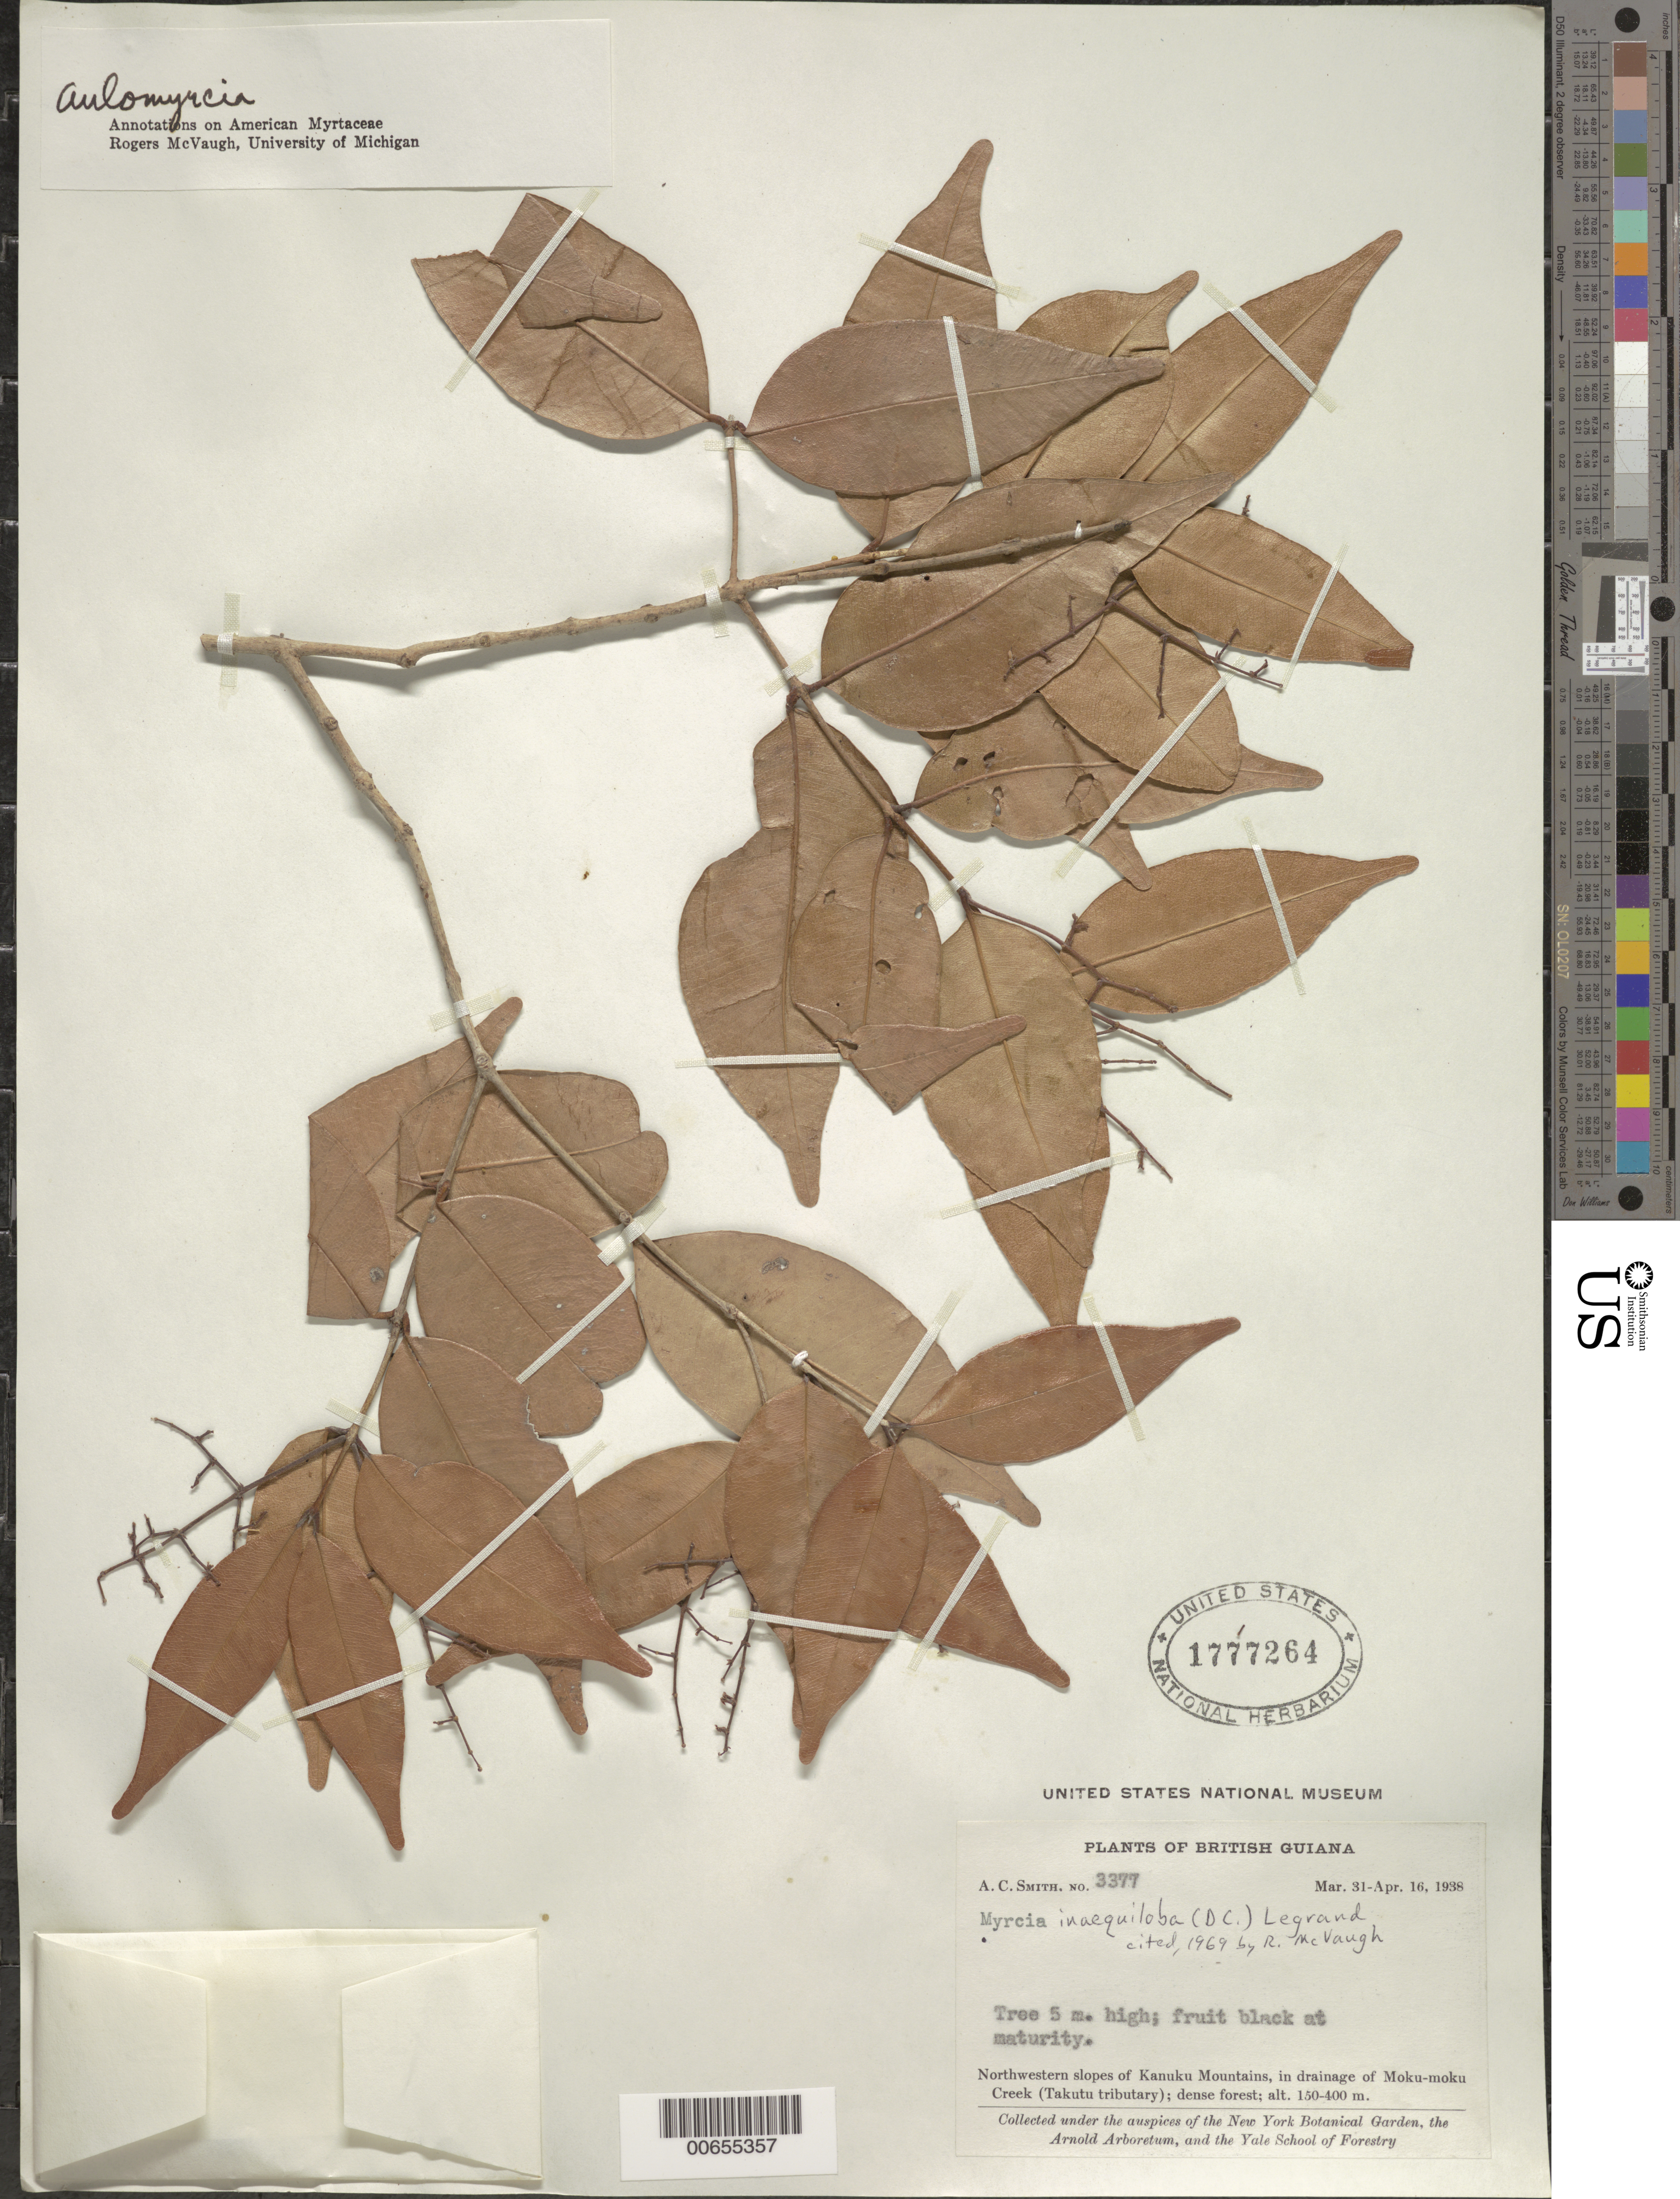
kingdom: Plantae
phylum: Tracheophyta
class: Magnoliopsida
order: Myrtales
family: Myrtaceae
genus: Myrcia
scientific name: Myrcia inaequiloba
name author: (DC.) D. Legrand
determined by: McVaugh, R.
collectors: A. C. Smith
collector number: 3377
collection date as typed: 31-Mar-38 to 16-Apr-38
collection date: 1938-03-31/1938-04-16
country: Guyana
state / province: U. Takutu-U. Essequibo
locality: Kanuku Mts., NW slopes, in drainage of Moku-moku Creek (Takutu tributary)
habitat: Dense forest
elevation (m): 150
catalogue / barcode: US 1777264